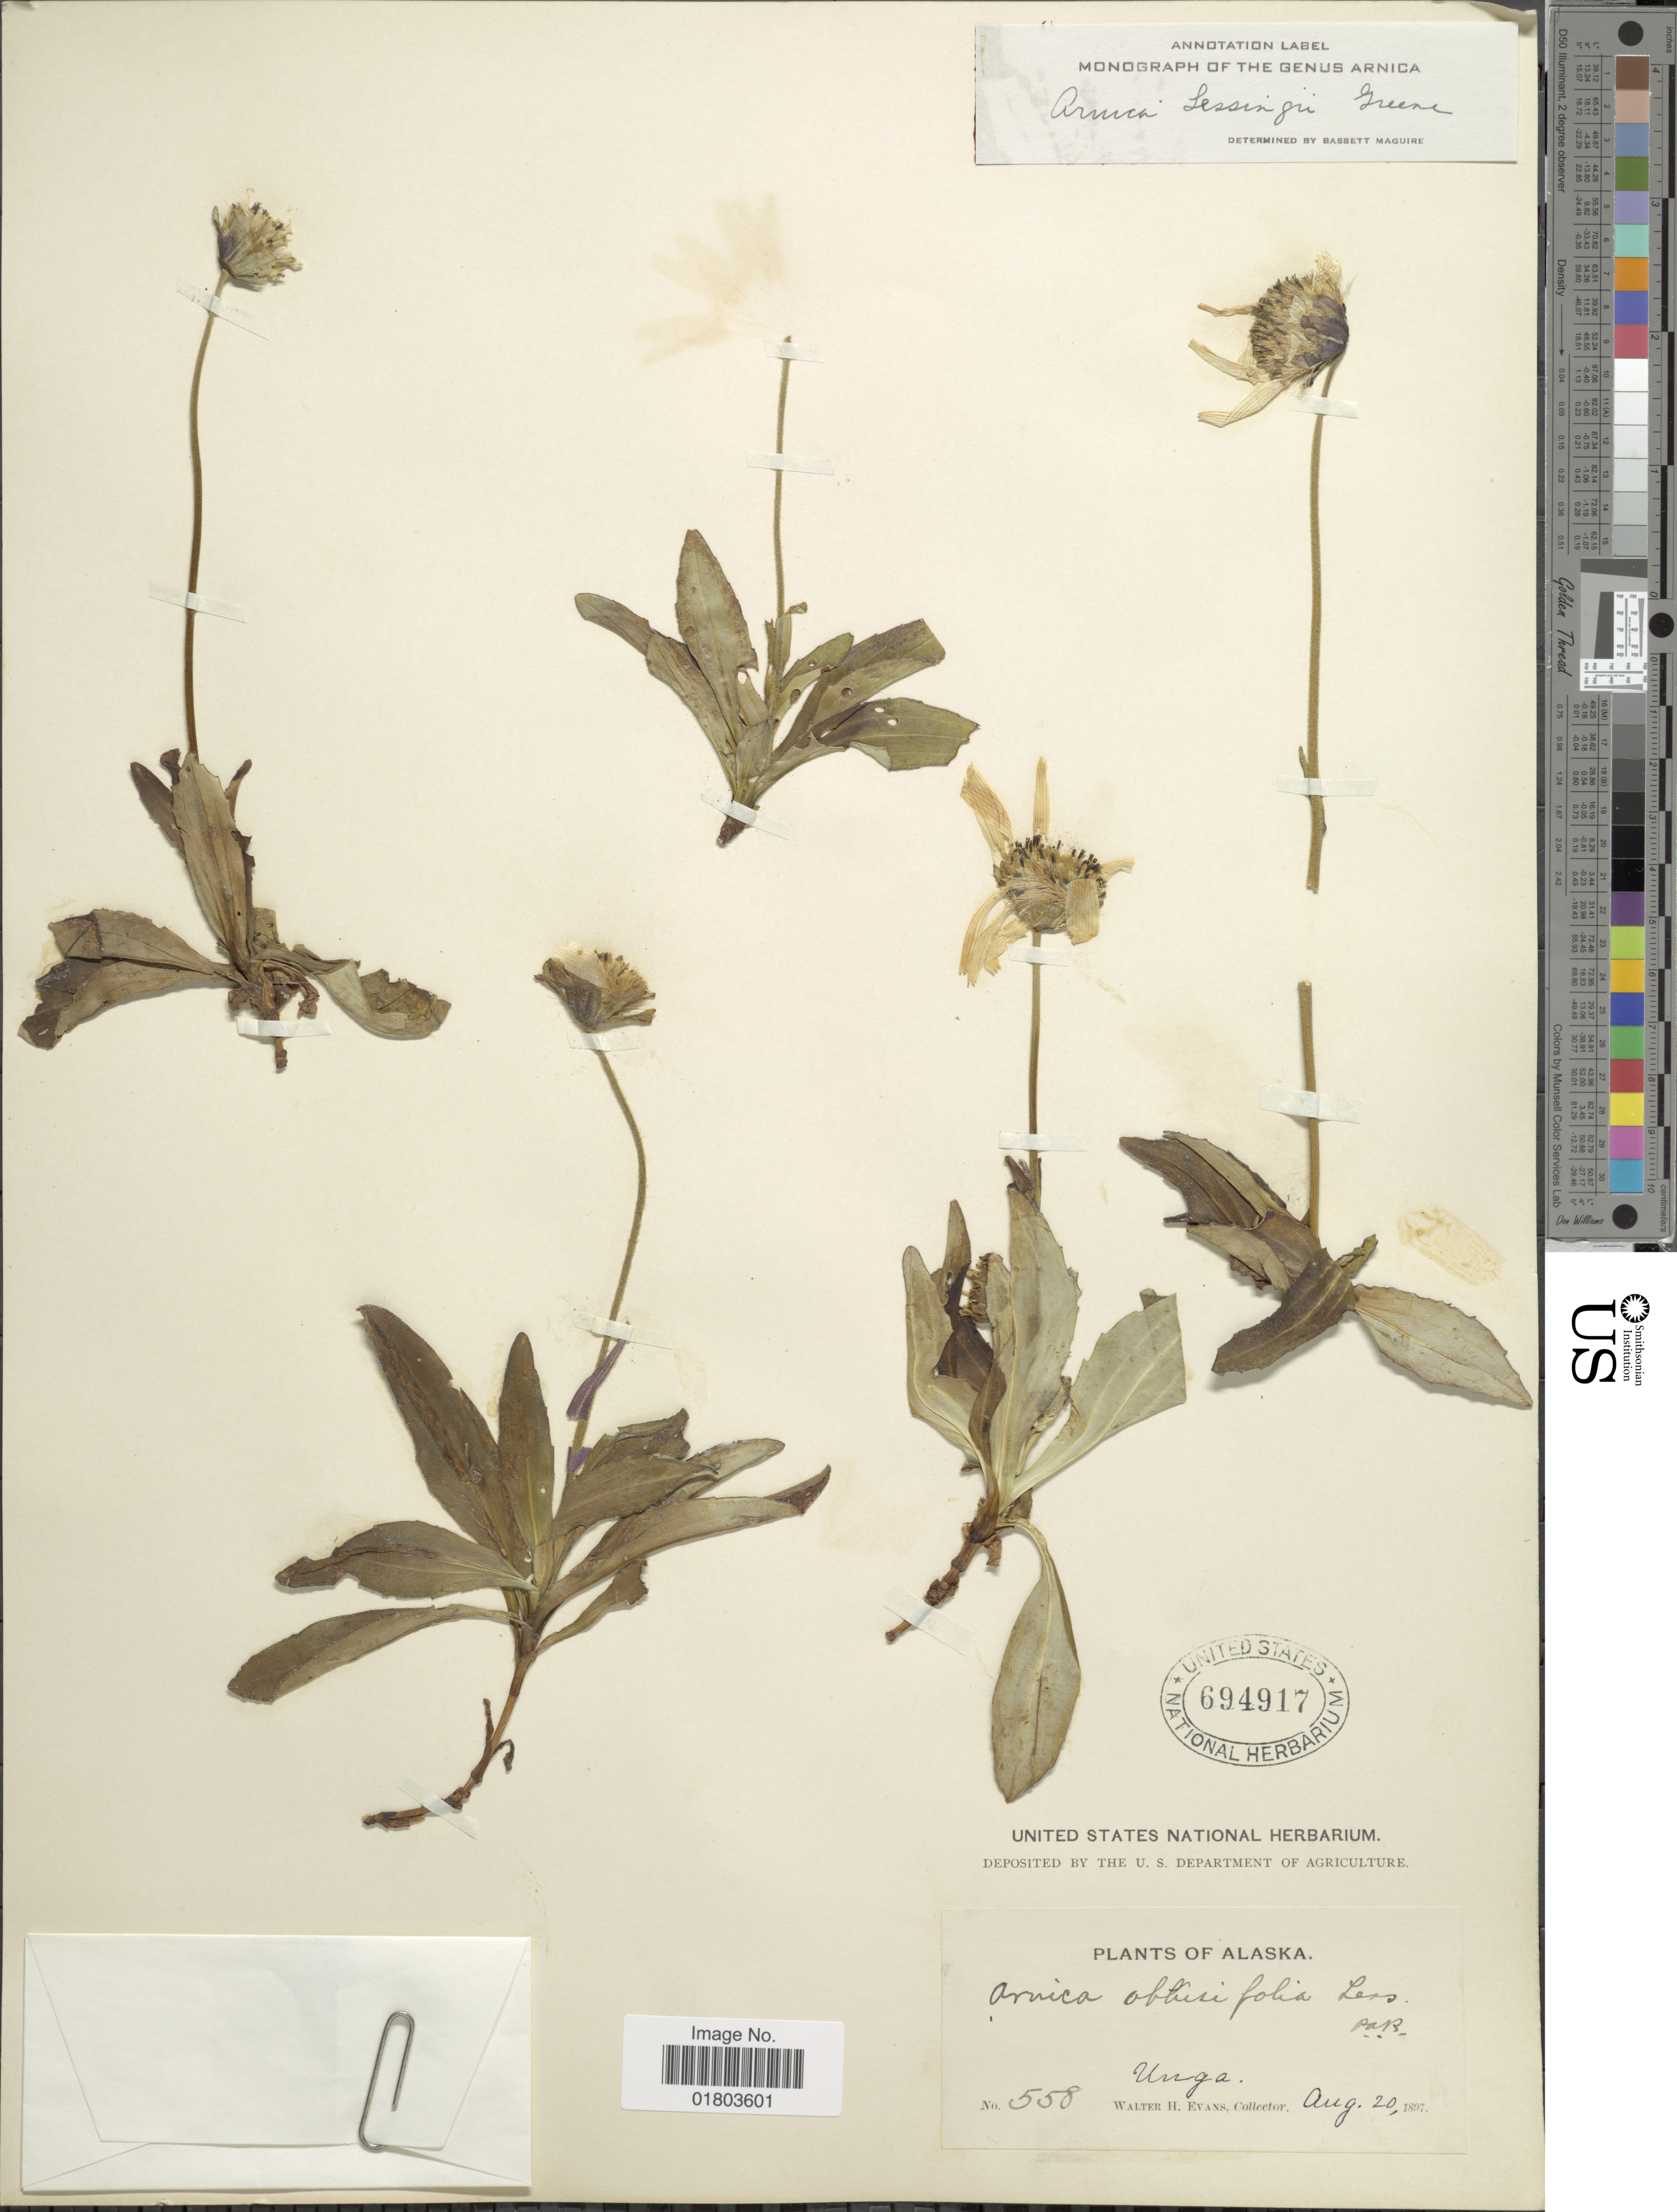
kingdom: Plantae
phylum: Tracheophyta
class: Magnoliopsida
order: Asterales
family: Asteraceae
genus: Arnica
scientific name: Arnica lessingii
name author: (Torr. & A. Gray) Greene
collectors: W. H. Evans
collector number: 558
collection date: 1897-08-20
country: United States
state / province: Alaska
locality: Unga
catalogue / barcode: US 694917